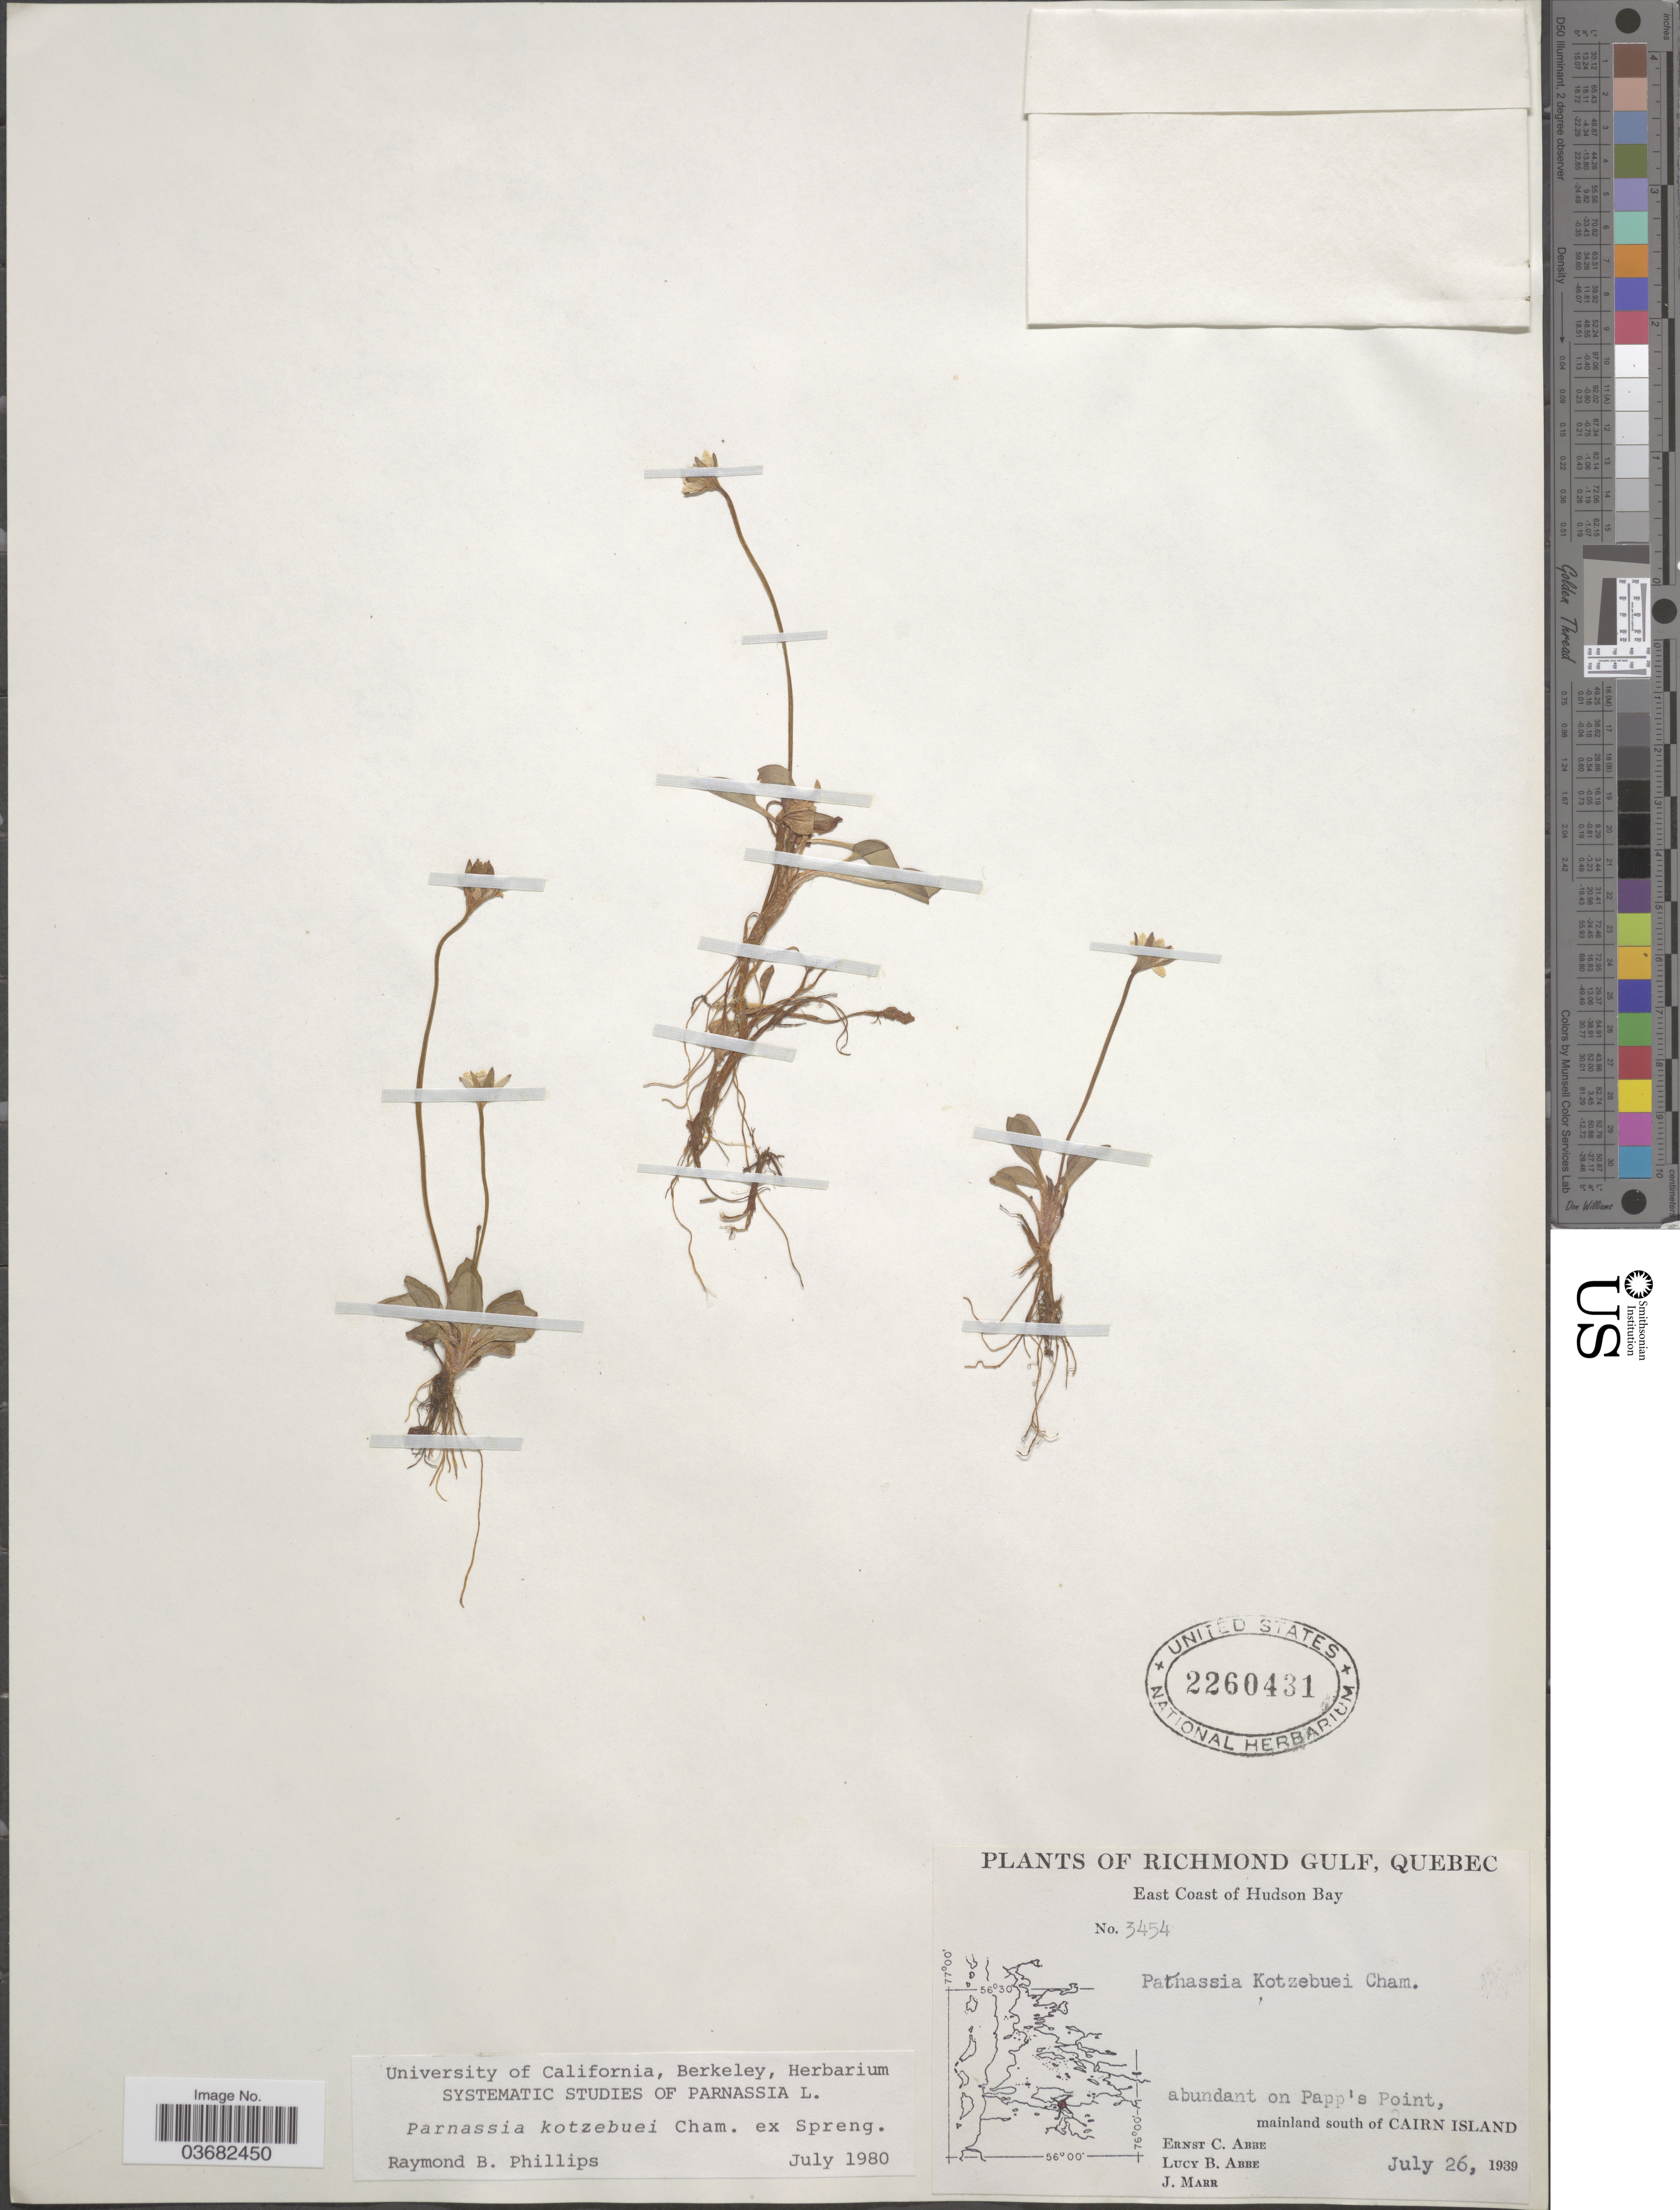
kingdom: Plantae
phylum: Tracheophyta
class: Magnoliopsida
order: Celastrales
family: Parnassiaceae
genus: Parnassia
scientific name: Parnassia kotzebuei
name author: Cham. ex Spreng.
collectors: E. C. Abbe, L. B. Abbe & J. Marr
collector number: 3454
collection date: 1939-07-26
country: Canada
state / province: Quebec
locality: Richmond Gulf. East Coast of Hudson Bay. Abundant on Papp's Point, mainland south of Cairn Island.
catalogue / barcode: US 2260431